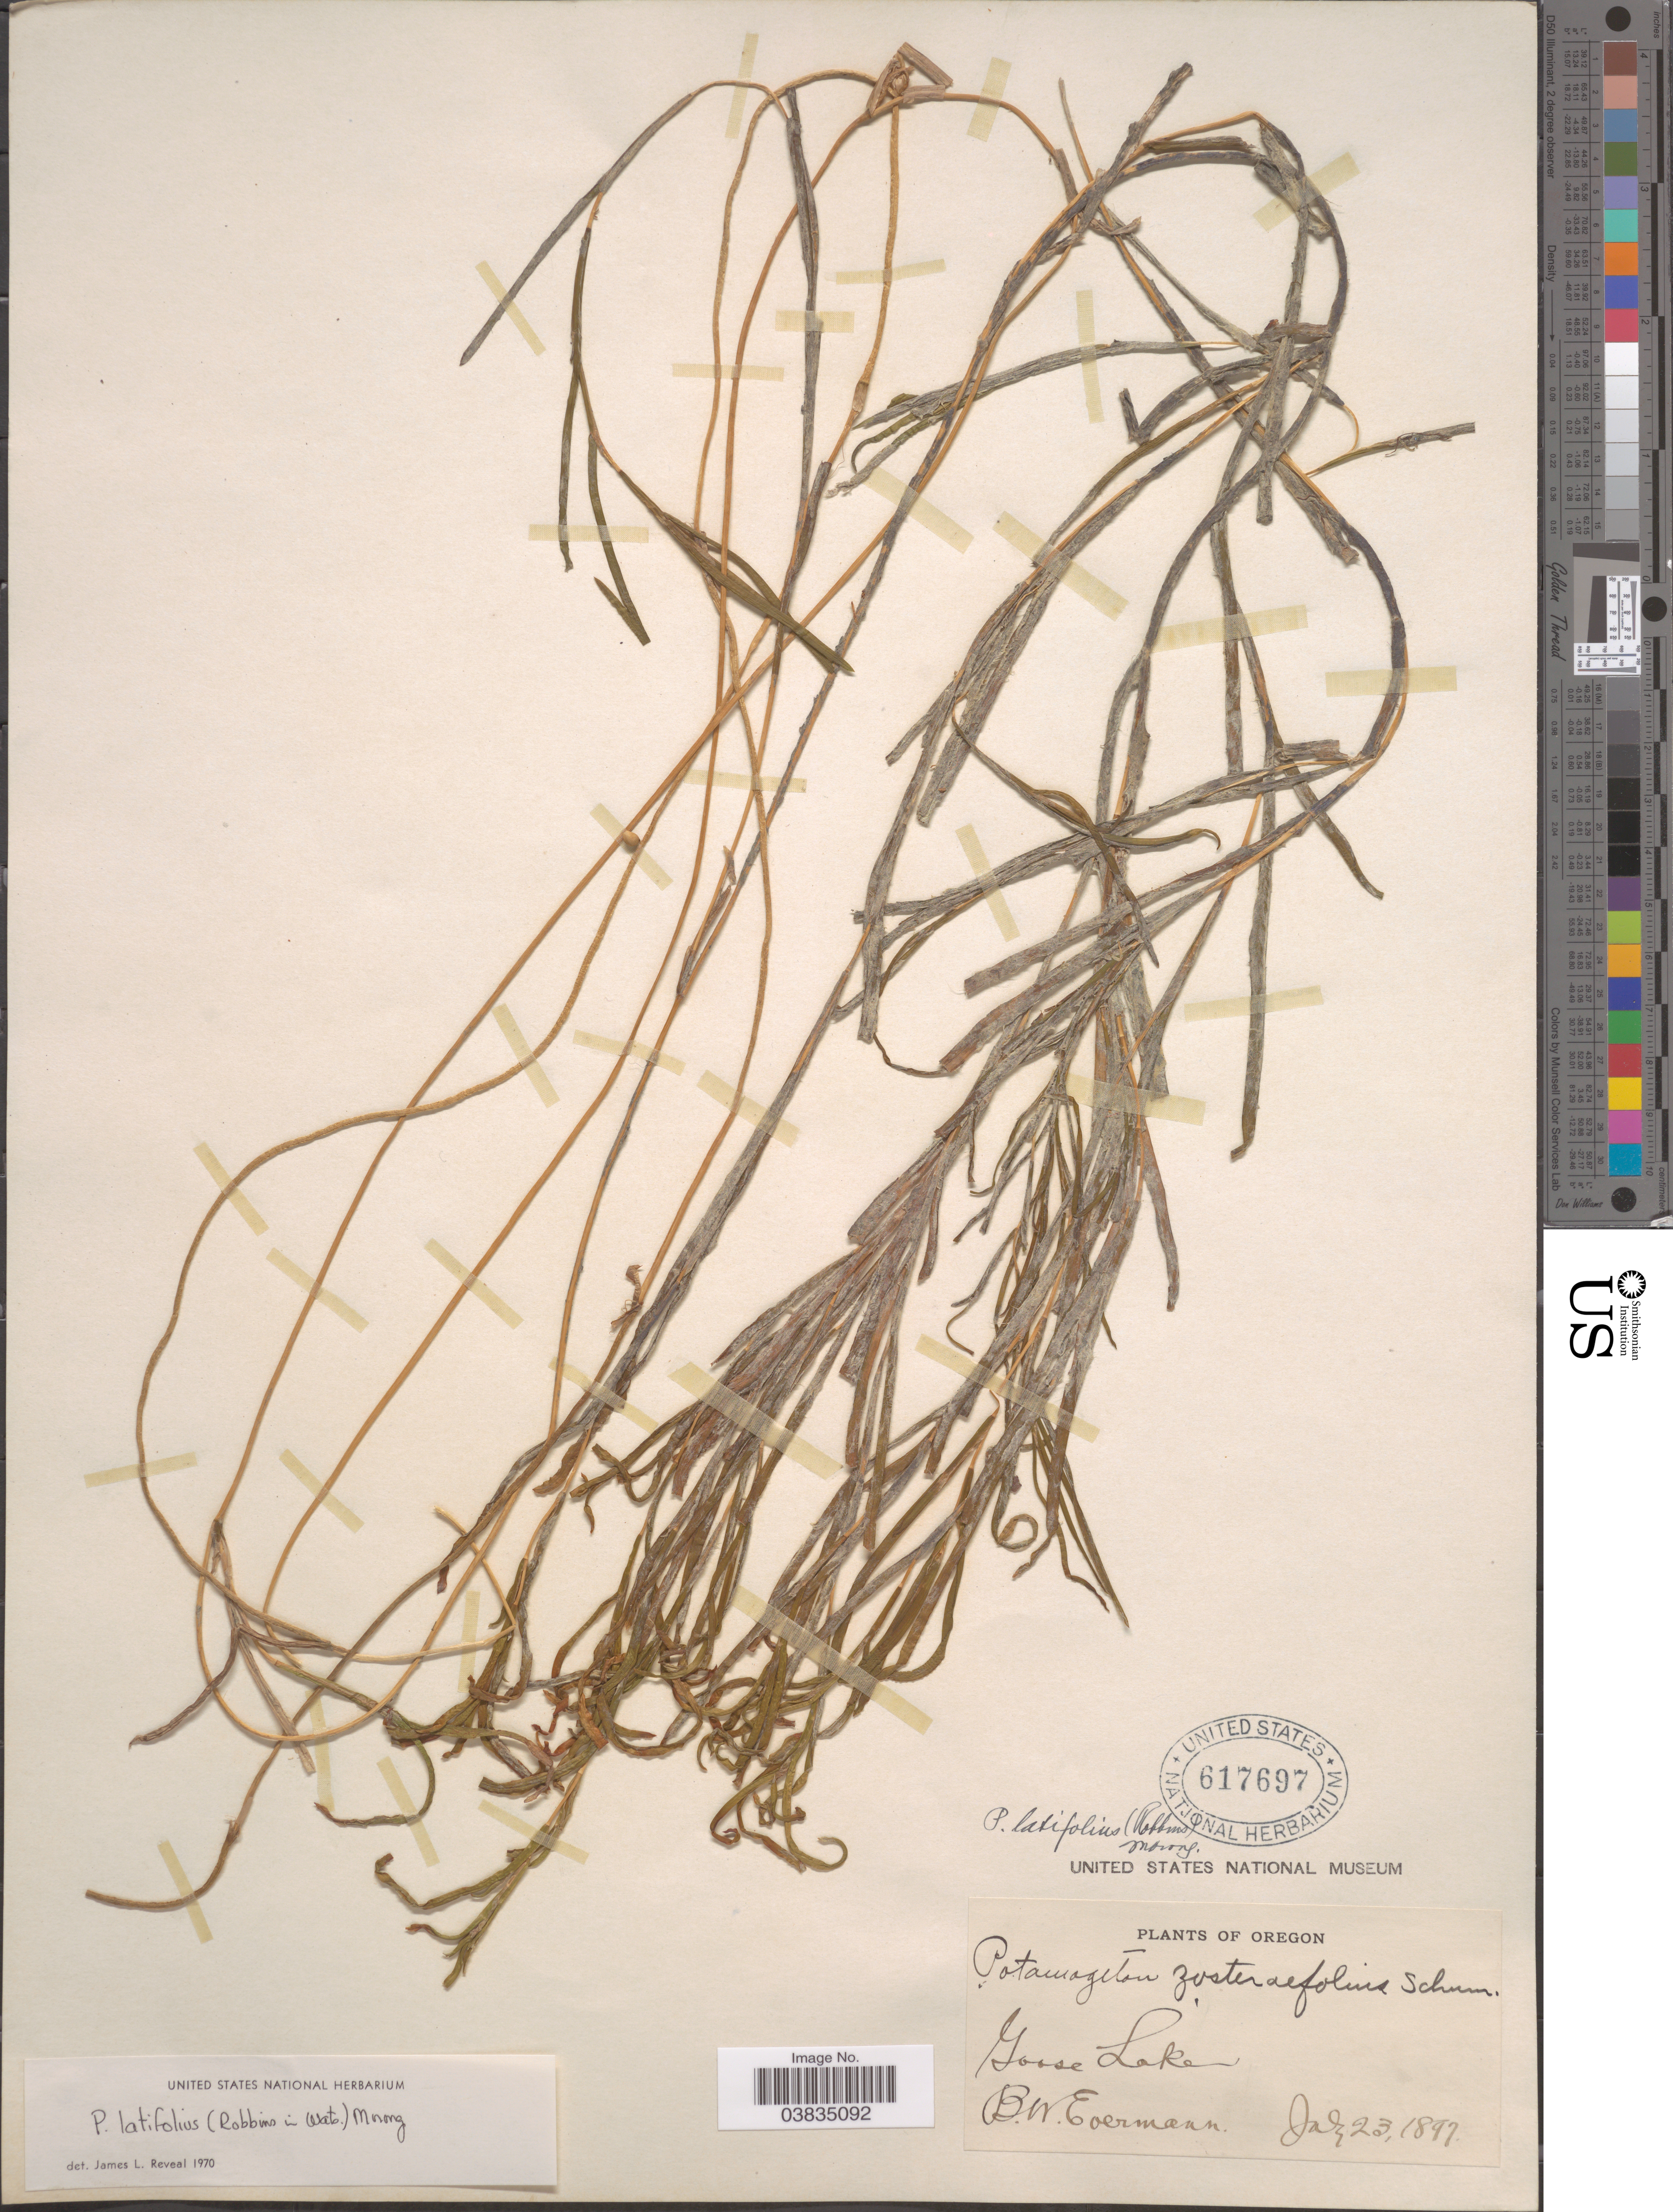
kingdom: Plantae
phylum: Tracheophyta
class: Liliopsida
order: Alismatales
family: Potamogetonaceae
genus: Potamogeton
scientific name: Potamogeton latifolius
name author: Sloboda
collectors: B. W. Evermann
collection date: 1897-01-23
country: United States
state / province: Oregon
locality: Goose Lake.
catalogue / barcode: US 617697